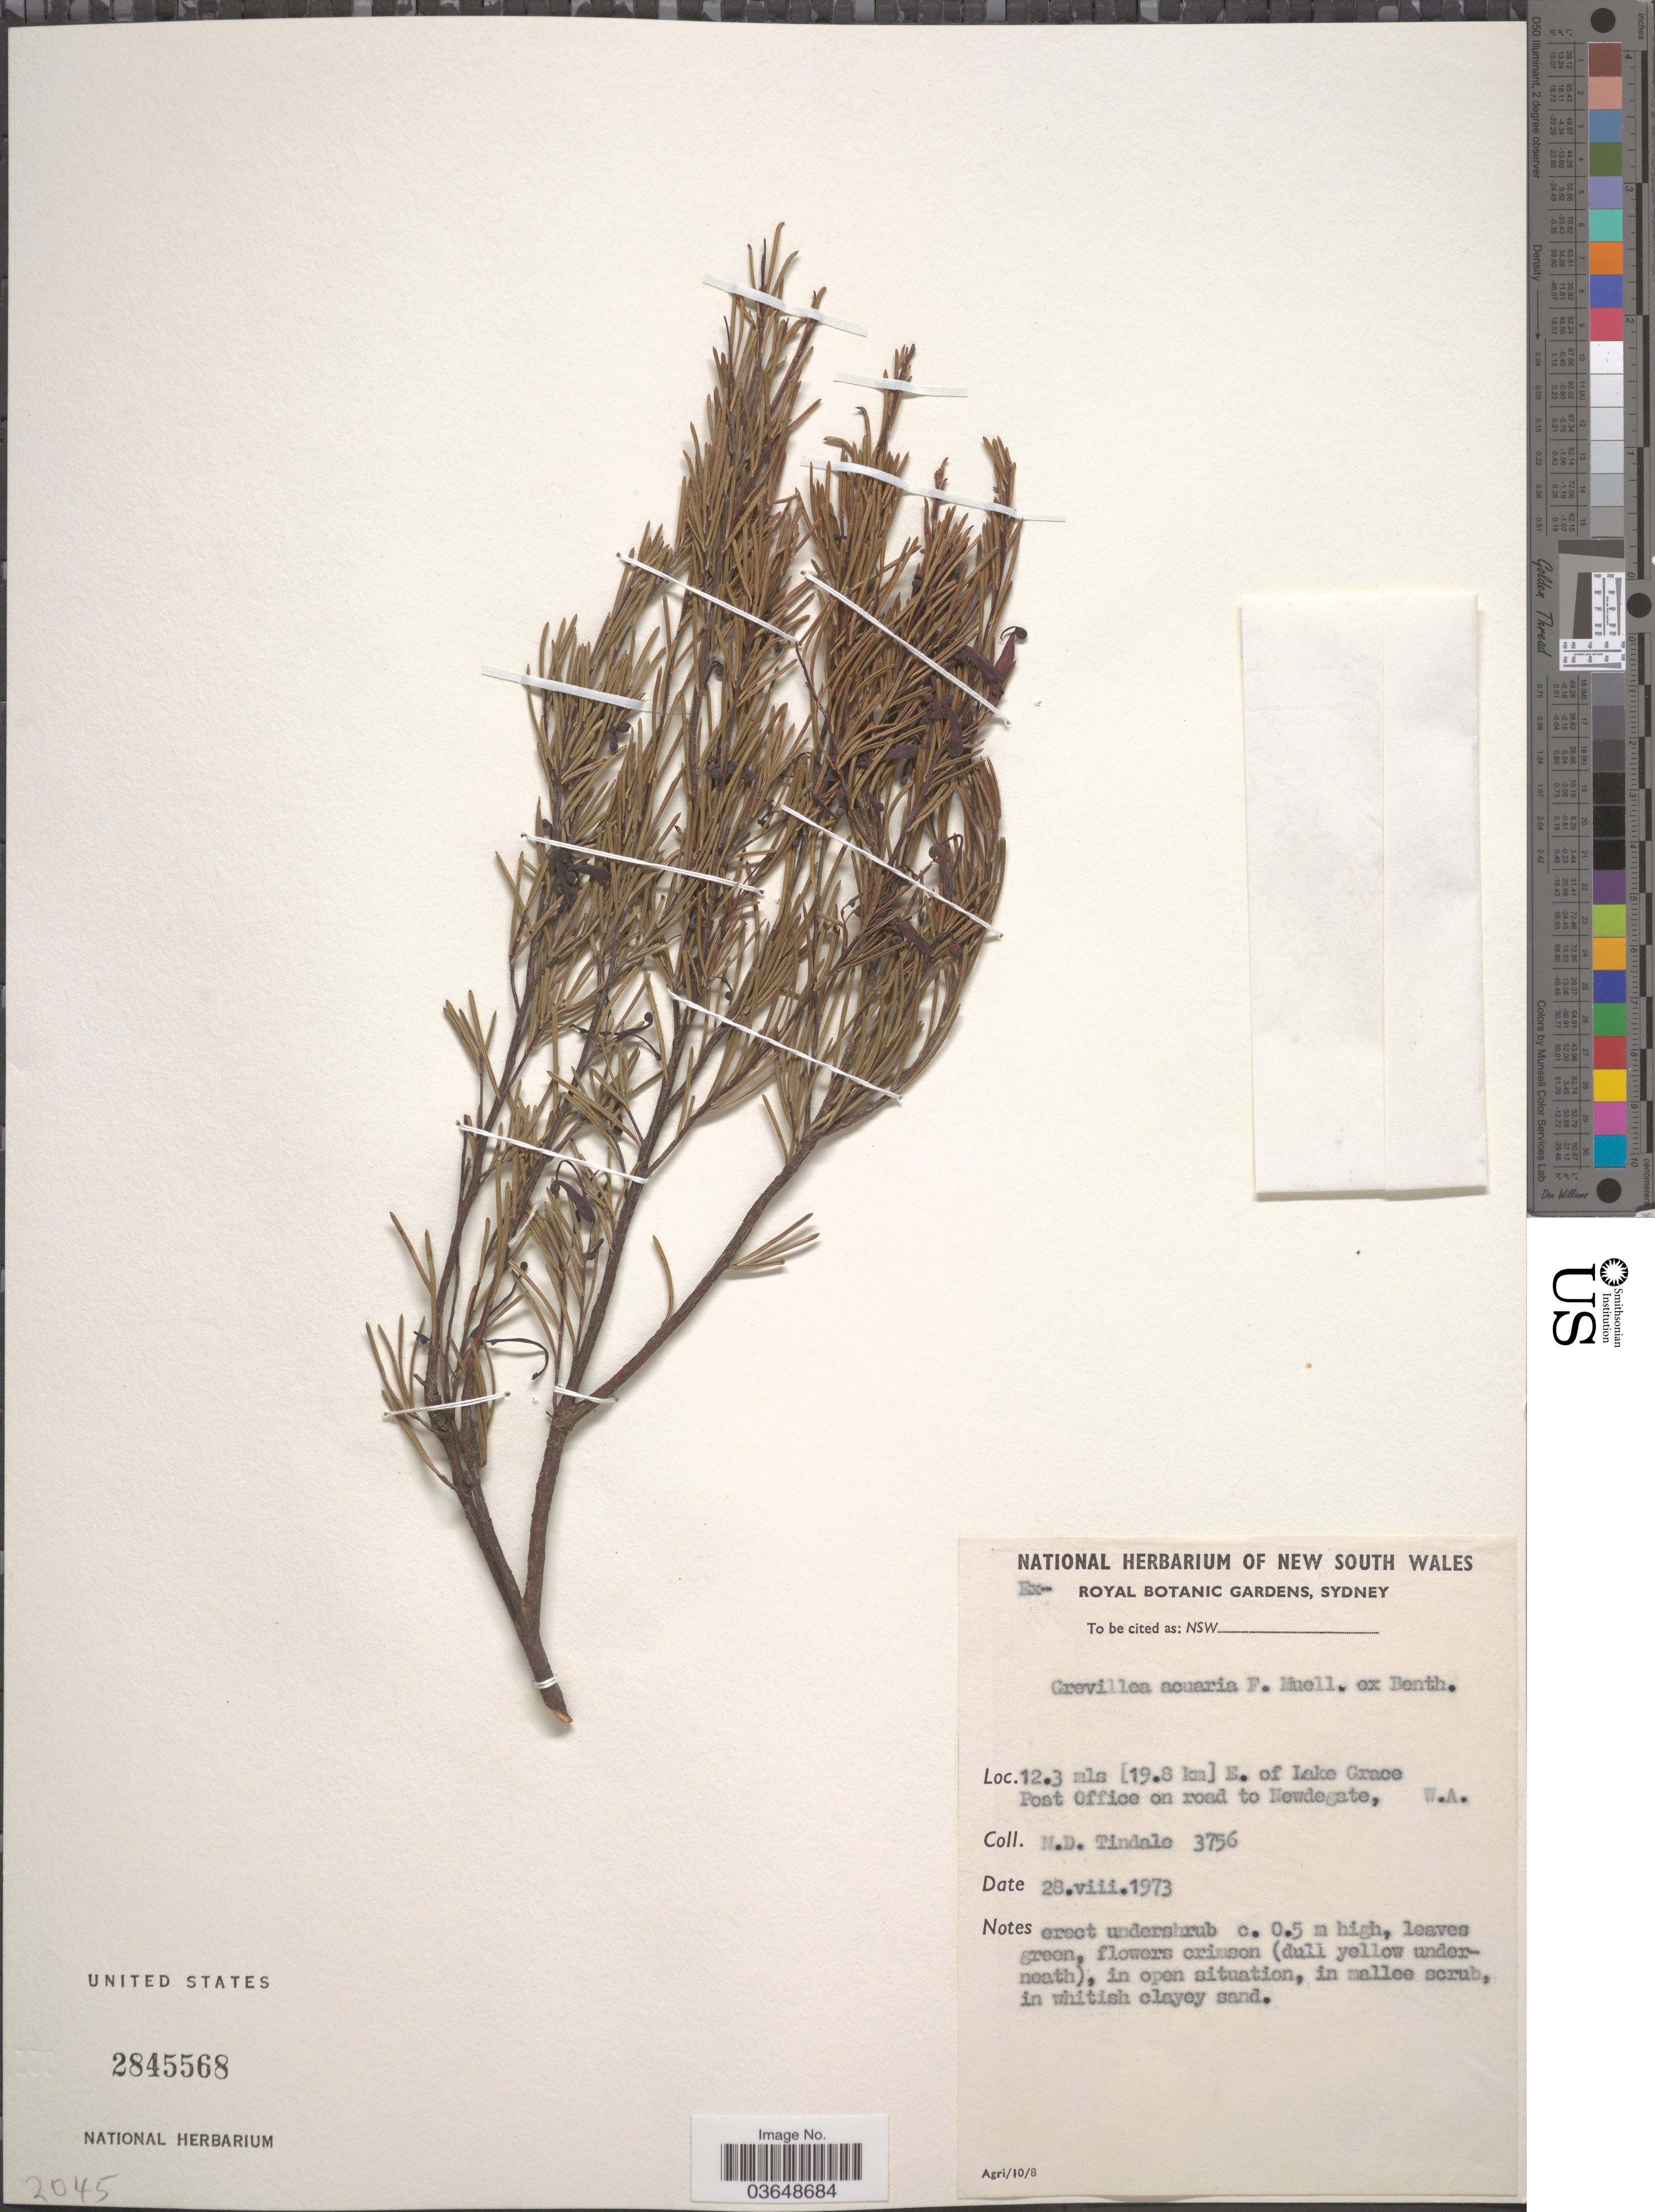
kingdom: Plantae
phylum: Tracheophyta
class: Magnoliopsida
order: Proteales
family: Proteaceae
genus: Grevillea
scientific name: Grevillea acuaria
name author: F. Muell. ex Benth.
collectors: M. D. Tindale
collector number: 3756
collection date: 1973-08-28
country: Australia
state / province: Western Australia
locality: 12.3 mls [19.8 km] E. of Lake Grace Post Office on road to Newdegate.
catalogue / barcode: US 2845568